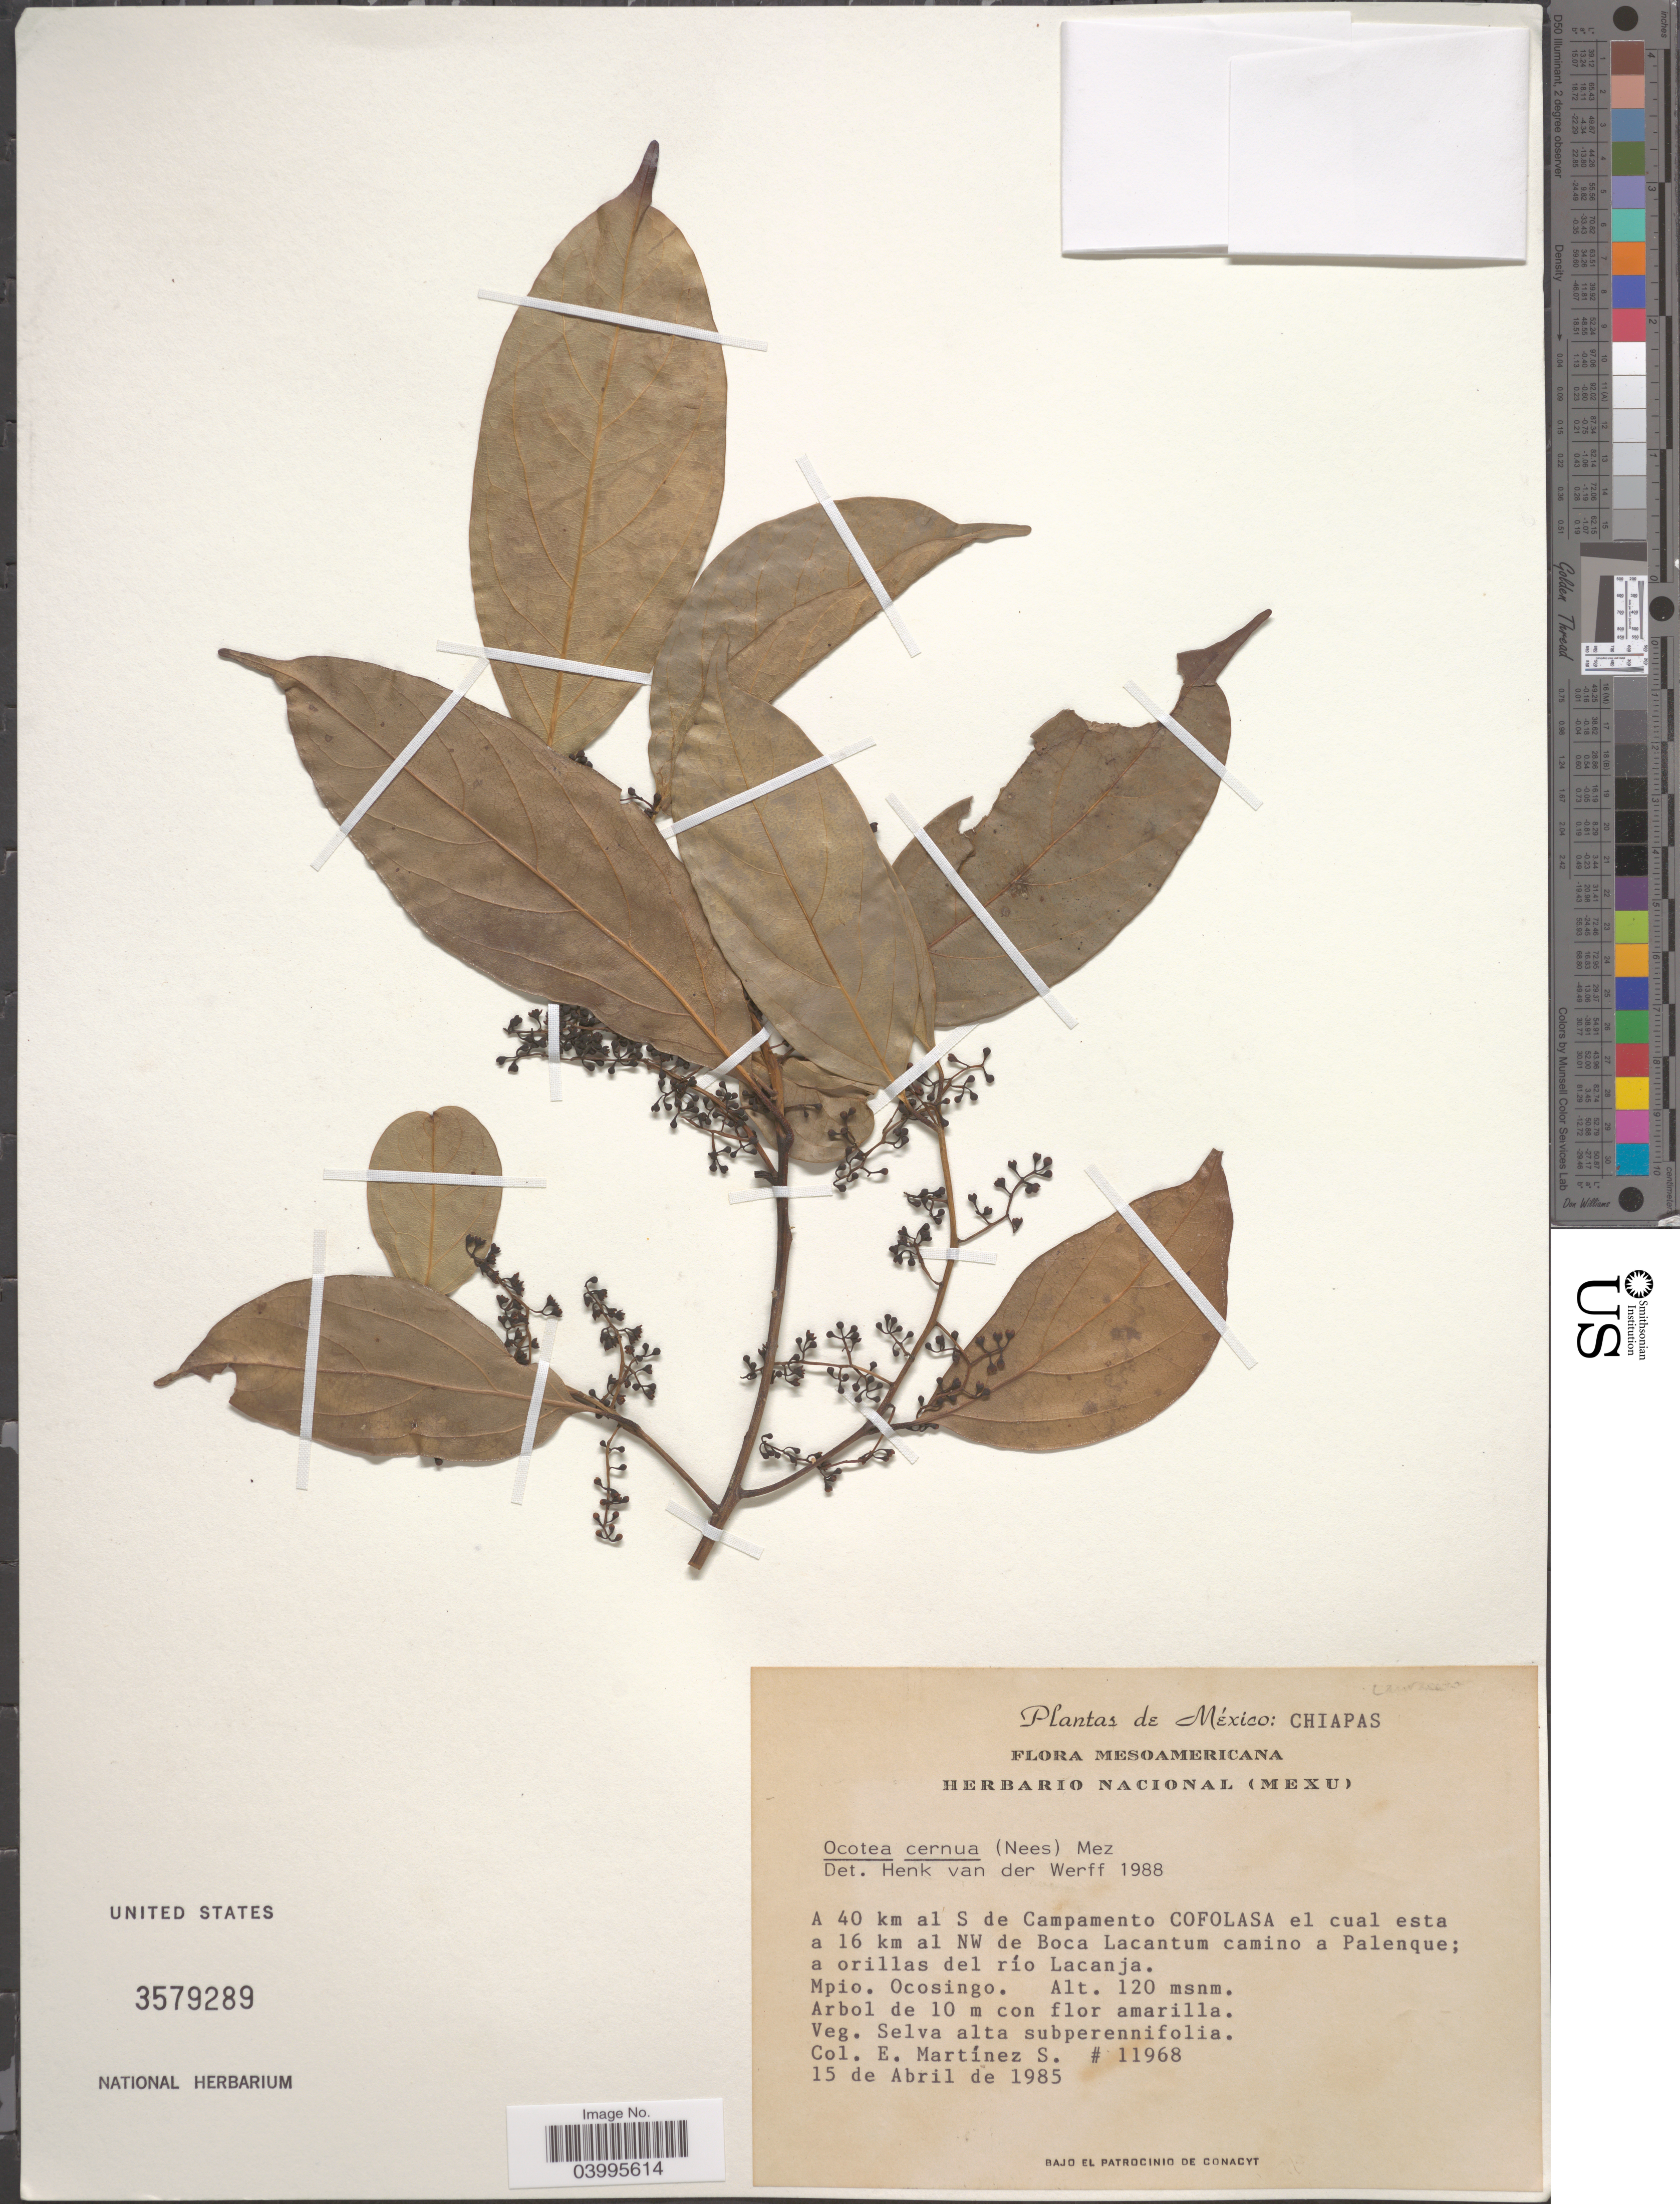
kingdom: Plantae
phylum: Tracheophyta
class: Magnoliopsida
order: Laurales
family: Lauraceae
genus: Ocotea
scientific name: Ocotea cernua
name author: (Nees) Mez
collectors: E. M. Martínez S.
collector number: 11968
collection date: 1985-04-15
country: Mexico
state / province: Chiapas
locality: Mesoamericana. A 40 km al S de Campamento Cofolasa el cual esta a 16 km al NW de Boca Lacantum camino a Palenque; a orillas del río Lacanja. Mpio. Ocosingo.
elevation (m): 120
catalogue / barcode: US 3579289